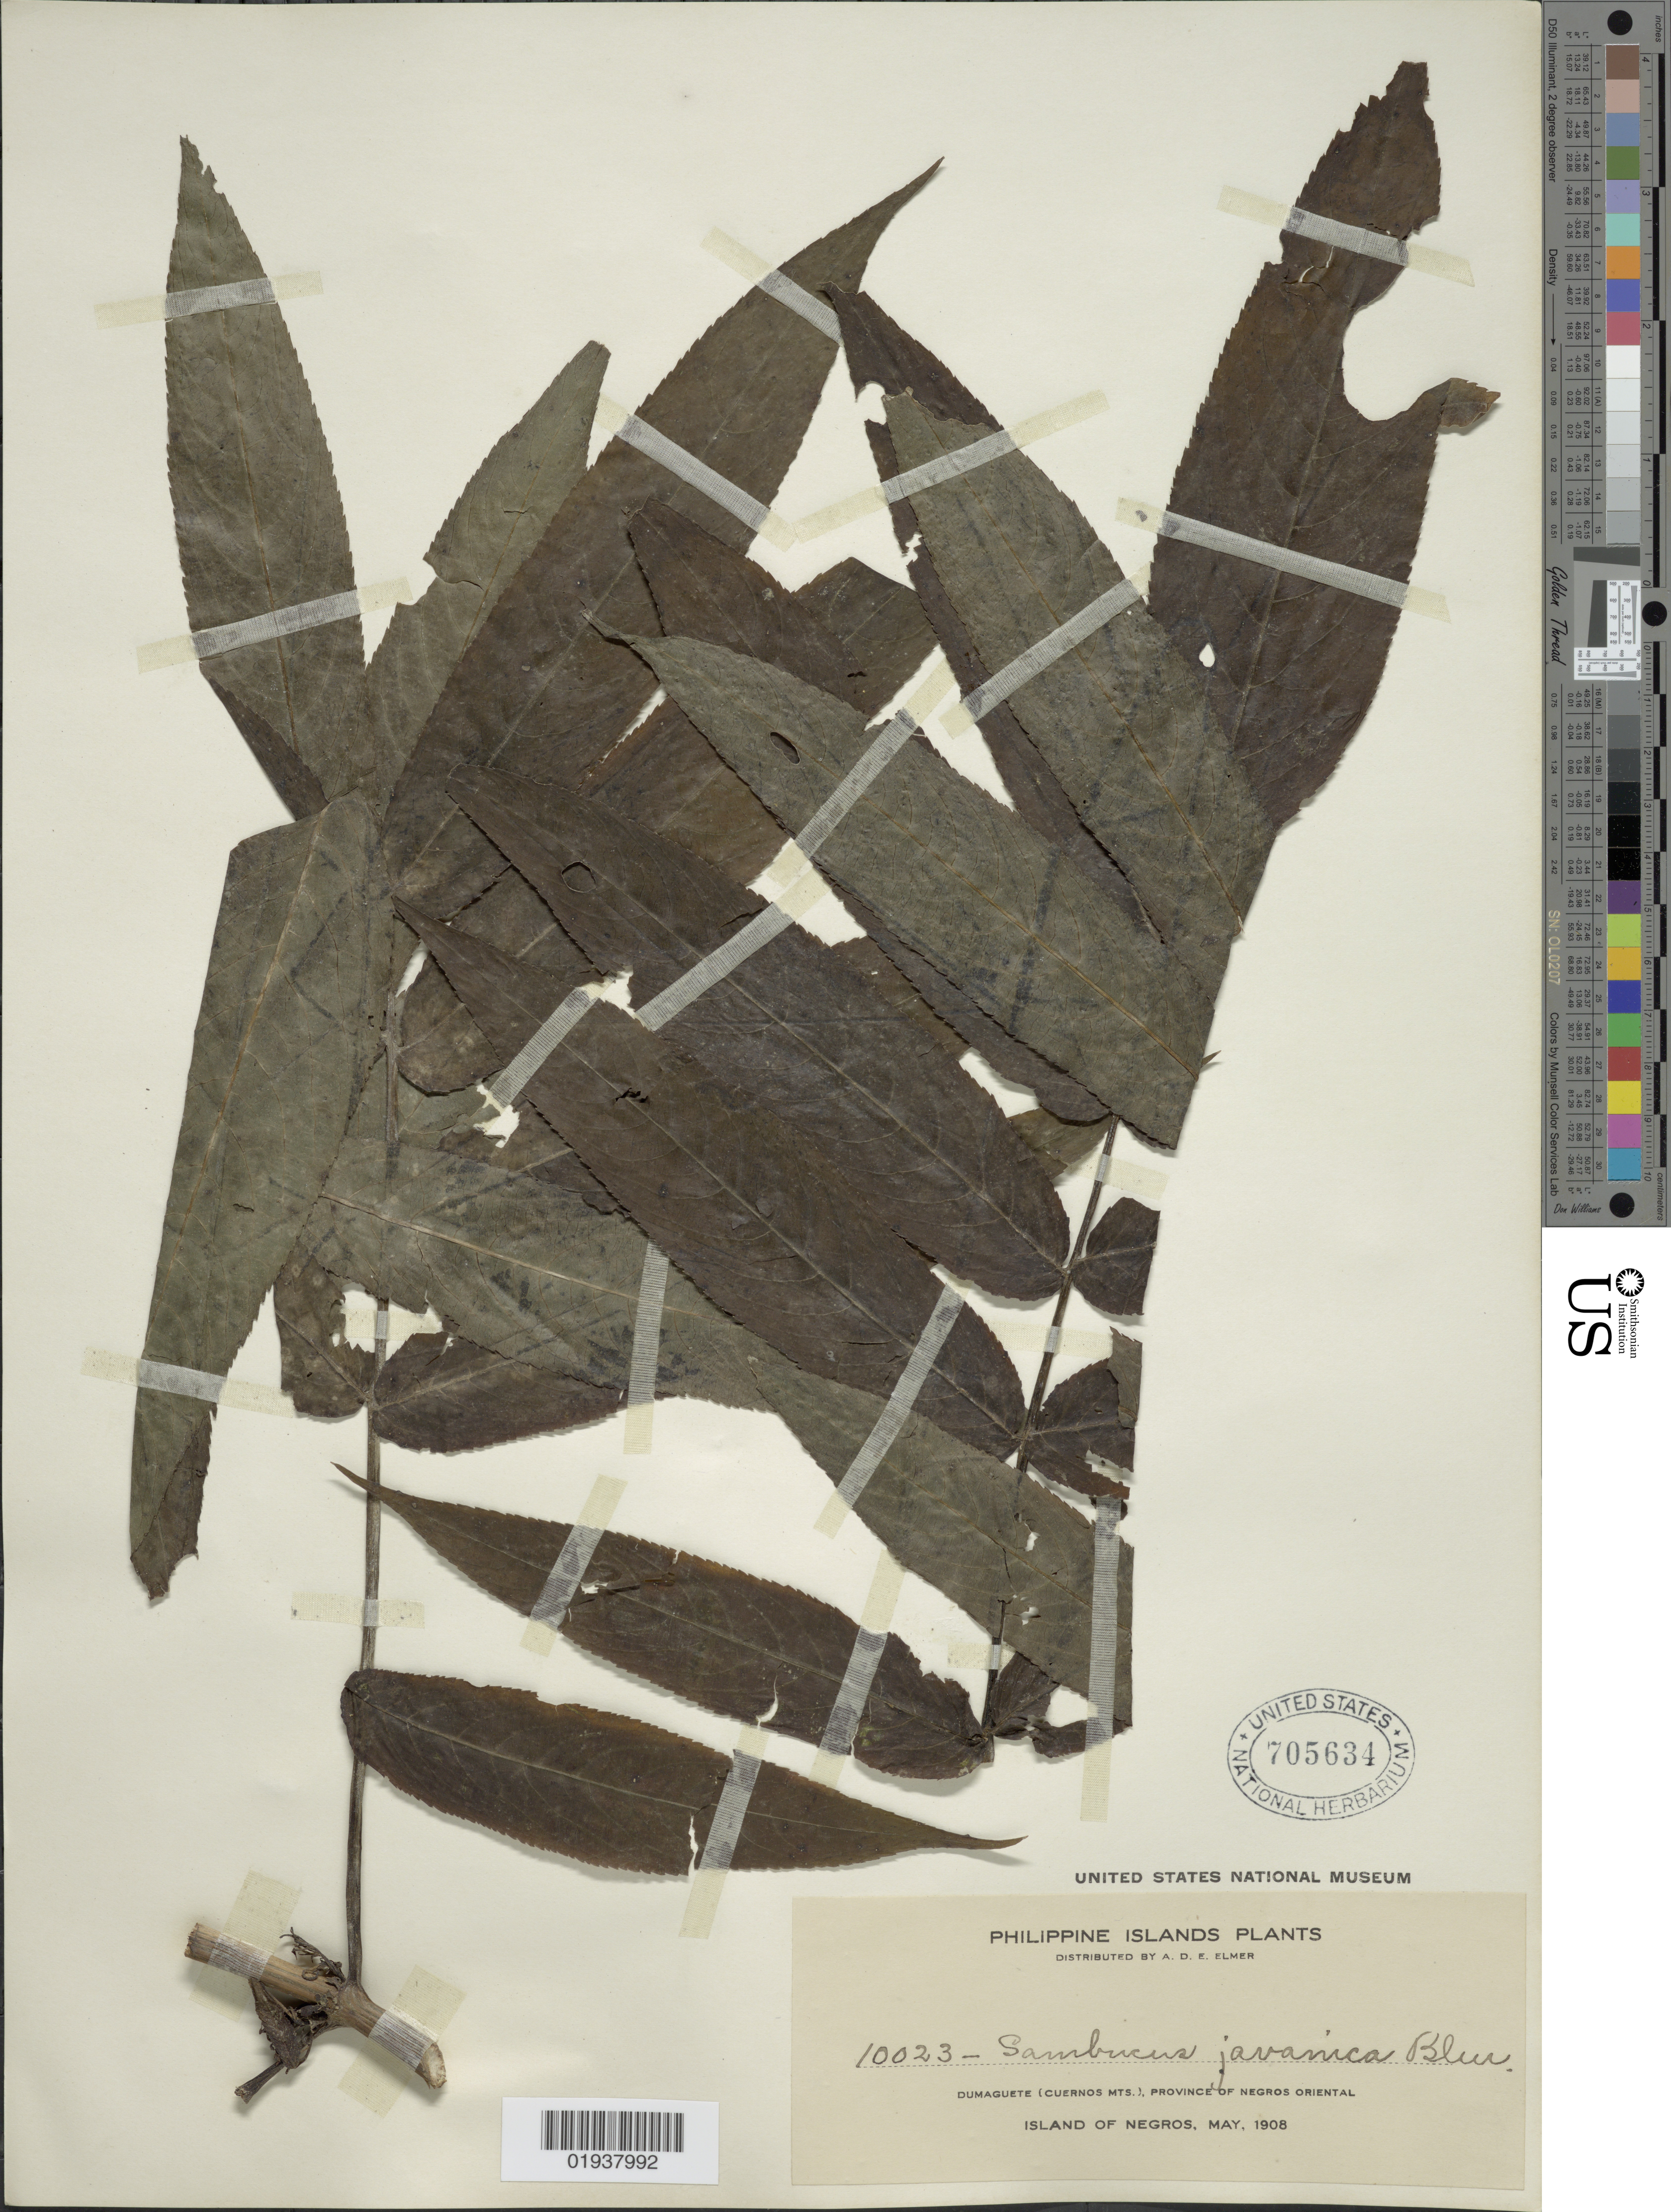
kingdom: Plantae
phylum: Tracheophyta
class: Magnoliopsida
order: Dipsacales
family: Viburnaceae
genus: Sambucus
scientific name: Sambucus javanica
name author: Blume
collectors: A. D. E. Elmer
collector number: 10023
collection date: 1908-05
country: Philippines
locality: Phillipine Islands, Dumaguete (Cuernos Mts.), Province of Negros Oriental, Island of Negros.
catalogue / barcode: US 705634